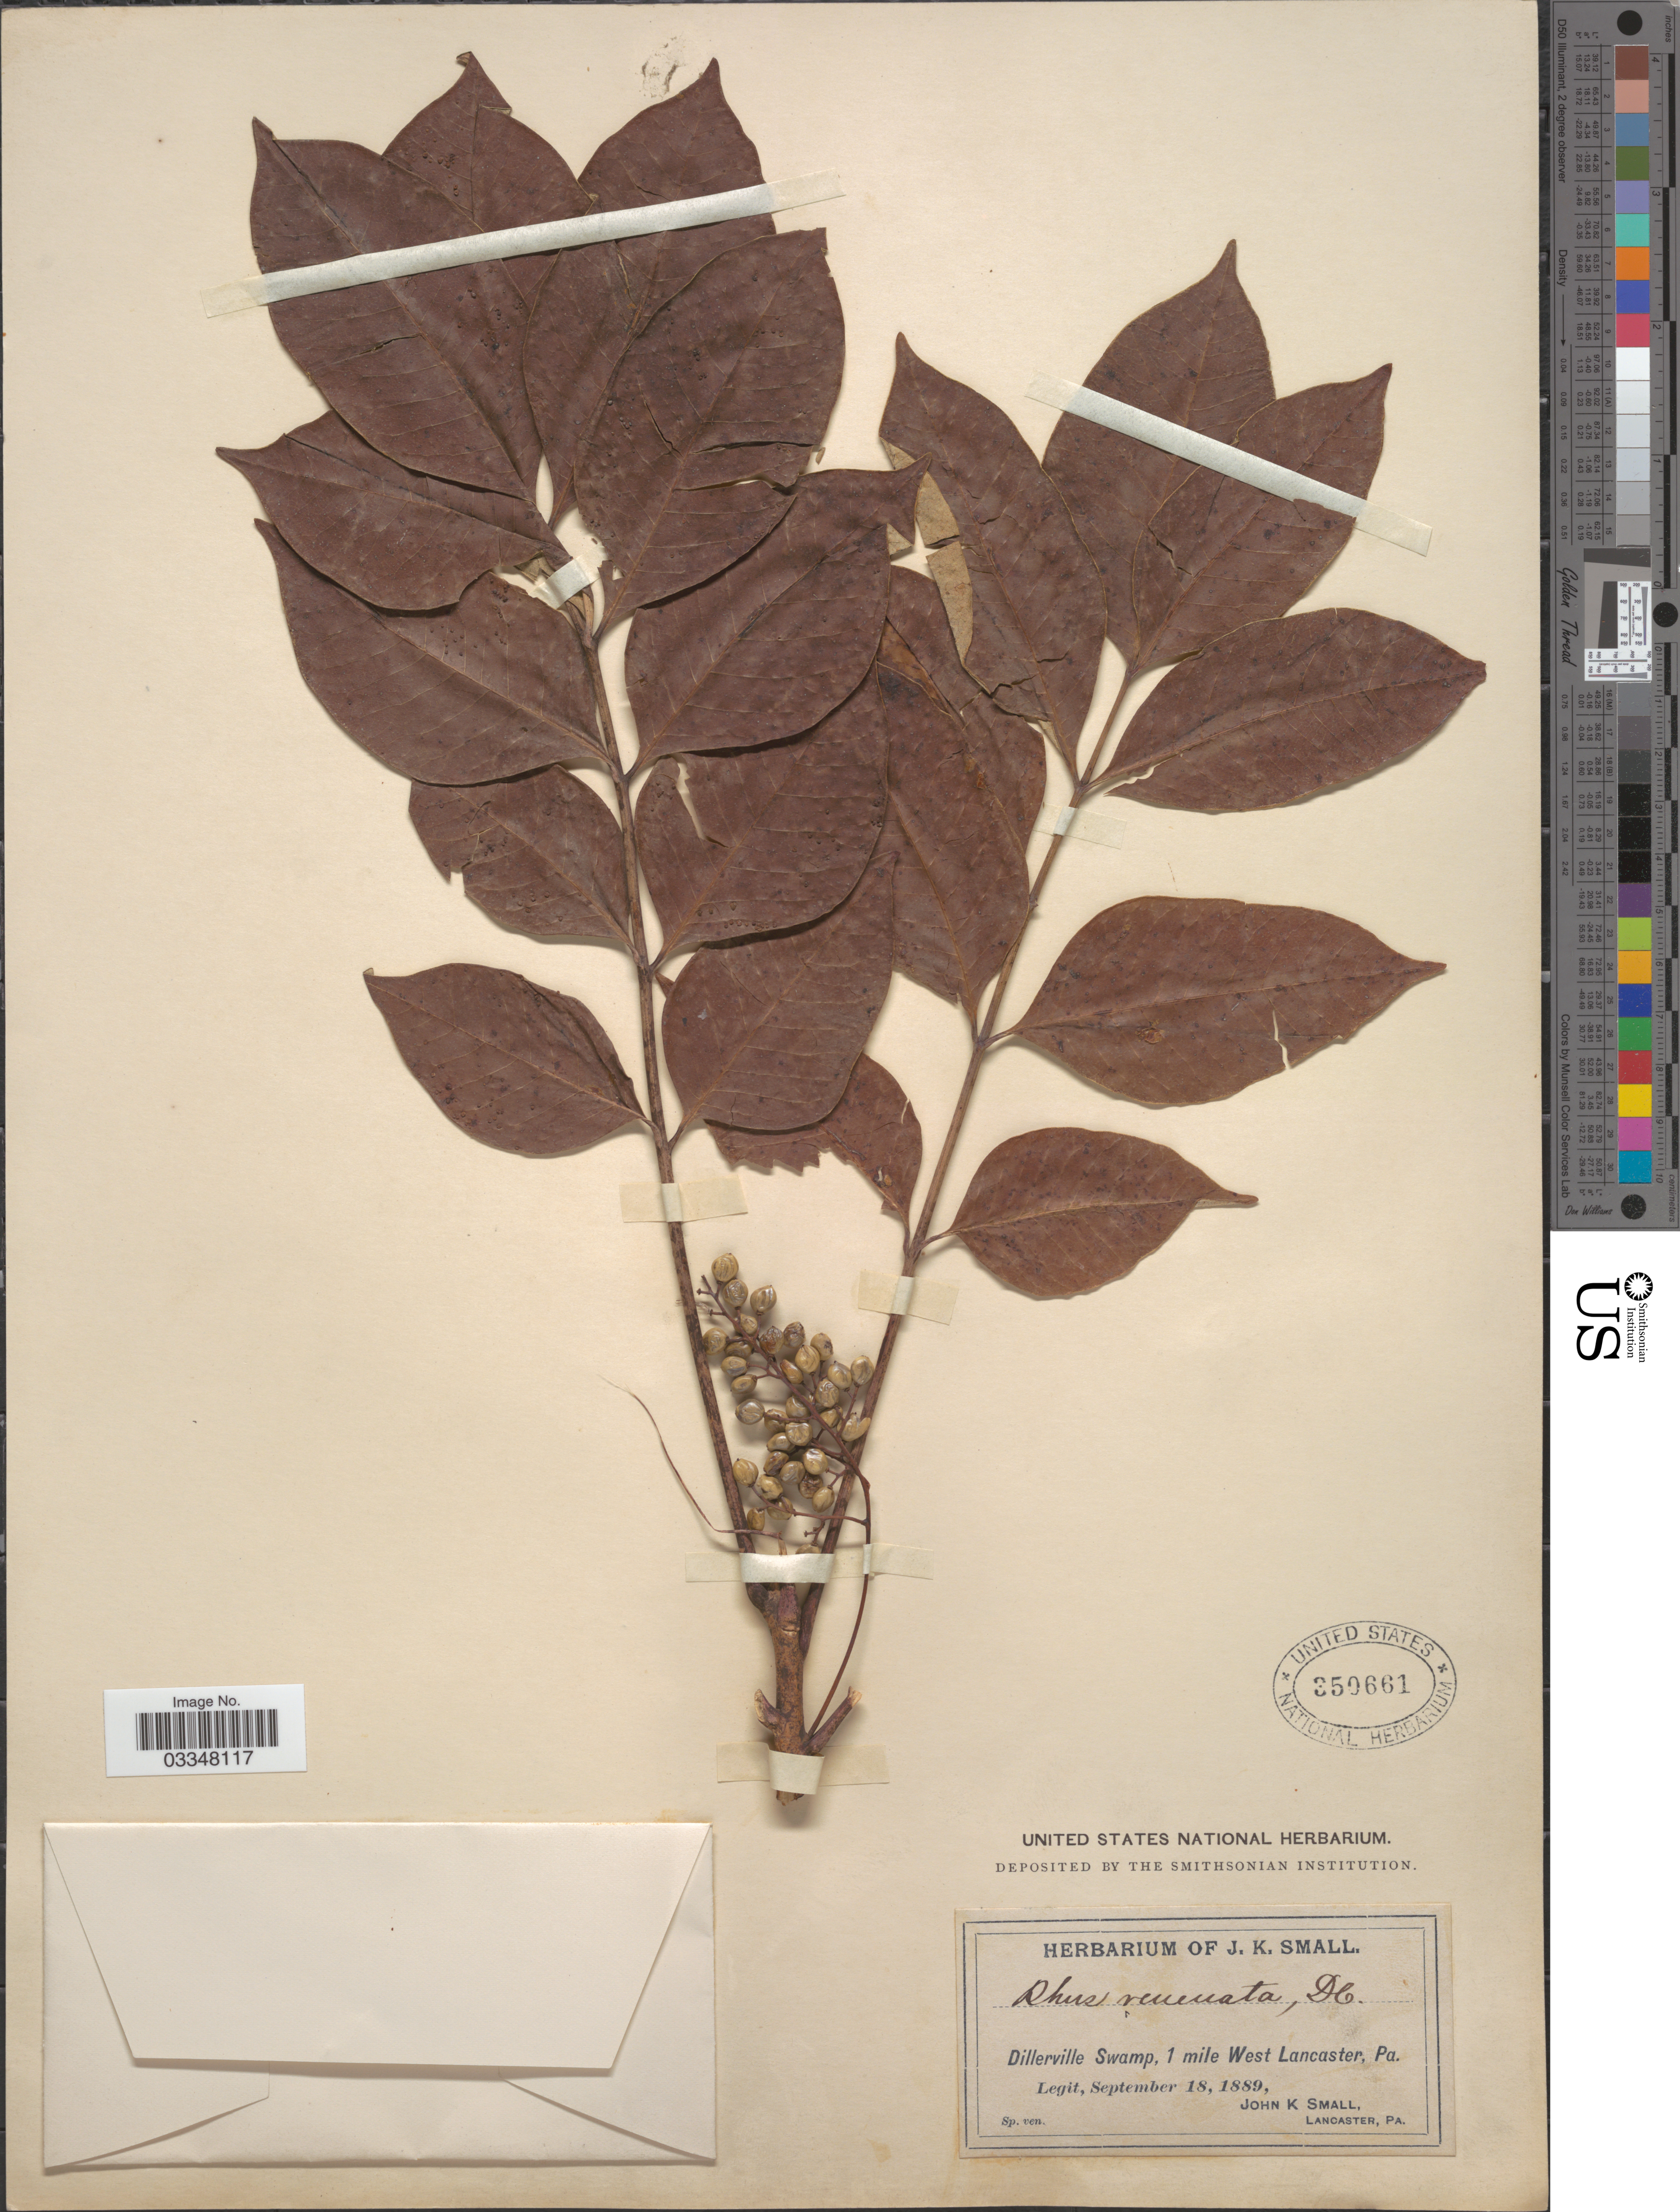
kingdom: Plantae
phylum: Tracheophyta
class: Magnoliopsida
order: Sapindales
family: Anacardiaceae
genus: Toxicodendron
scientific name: Toxicodendron vernix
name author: (L.) Kuntze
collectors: J. K. Small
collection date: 1889-09-18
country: United States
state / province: Pennsylvania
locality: Dillerville Swamp, 1 mile West Lancaster.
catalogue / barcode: US 350661